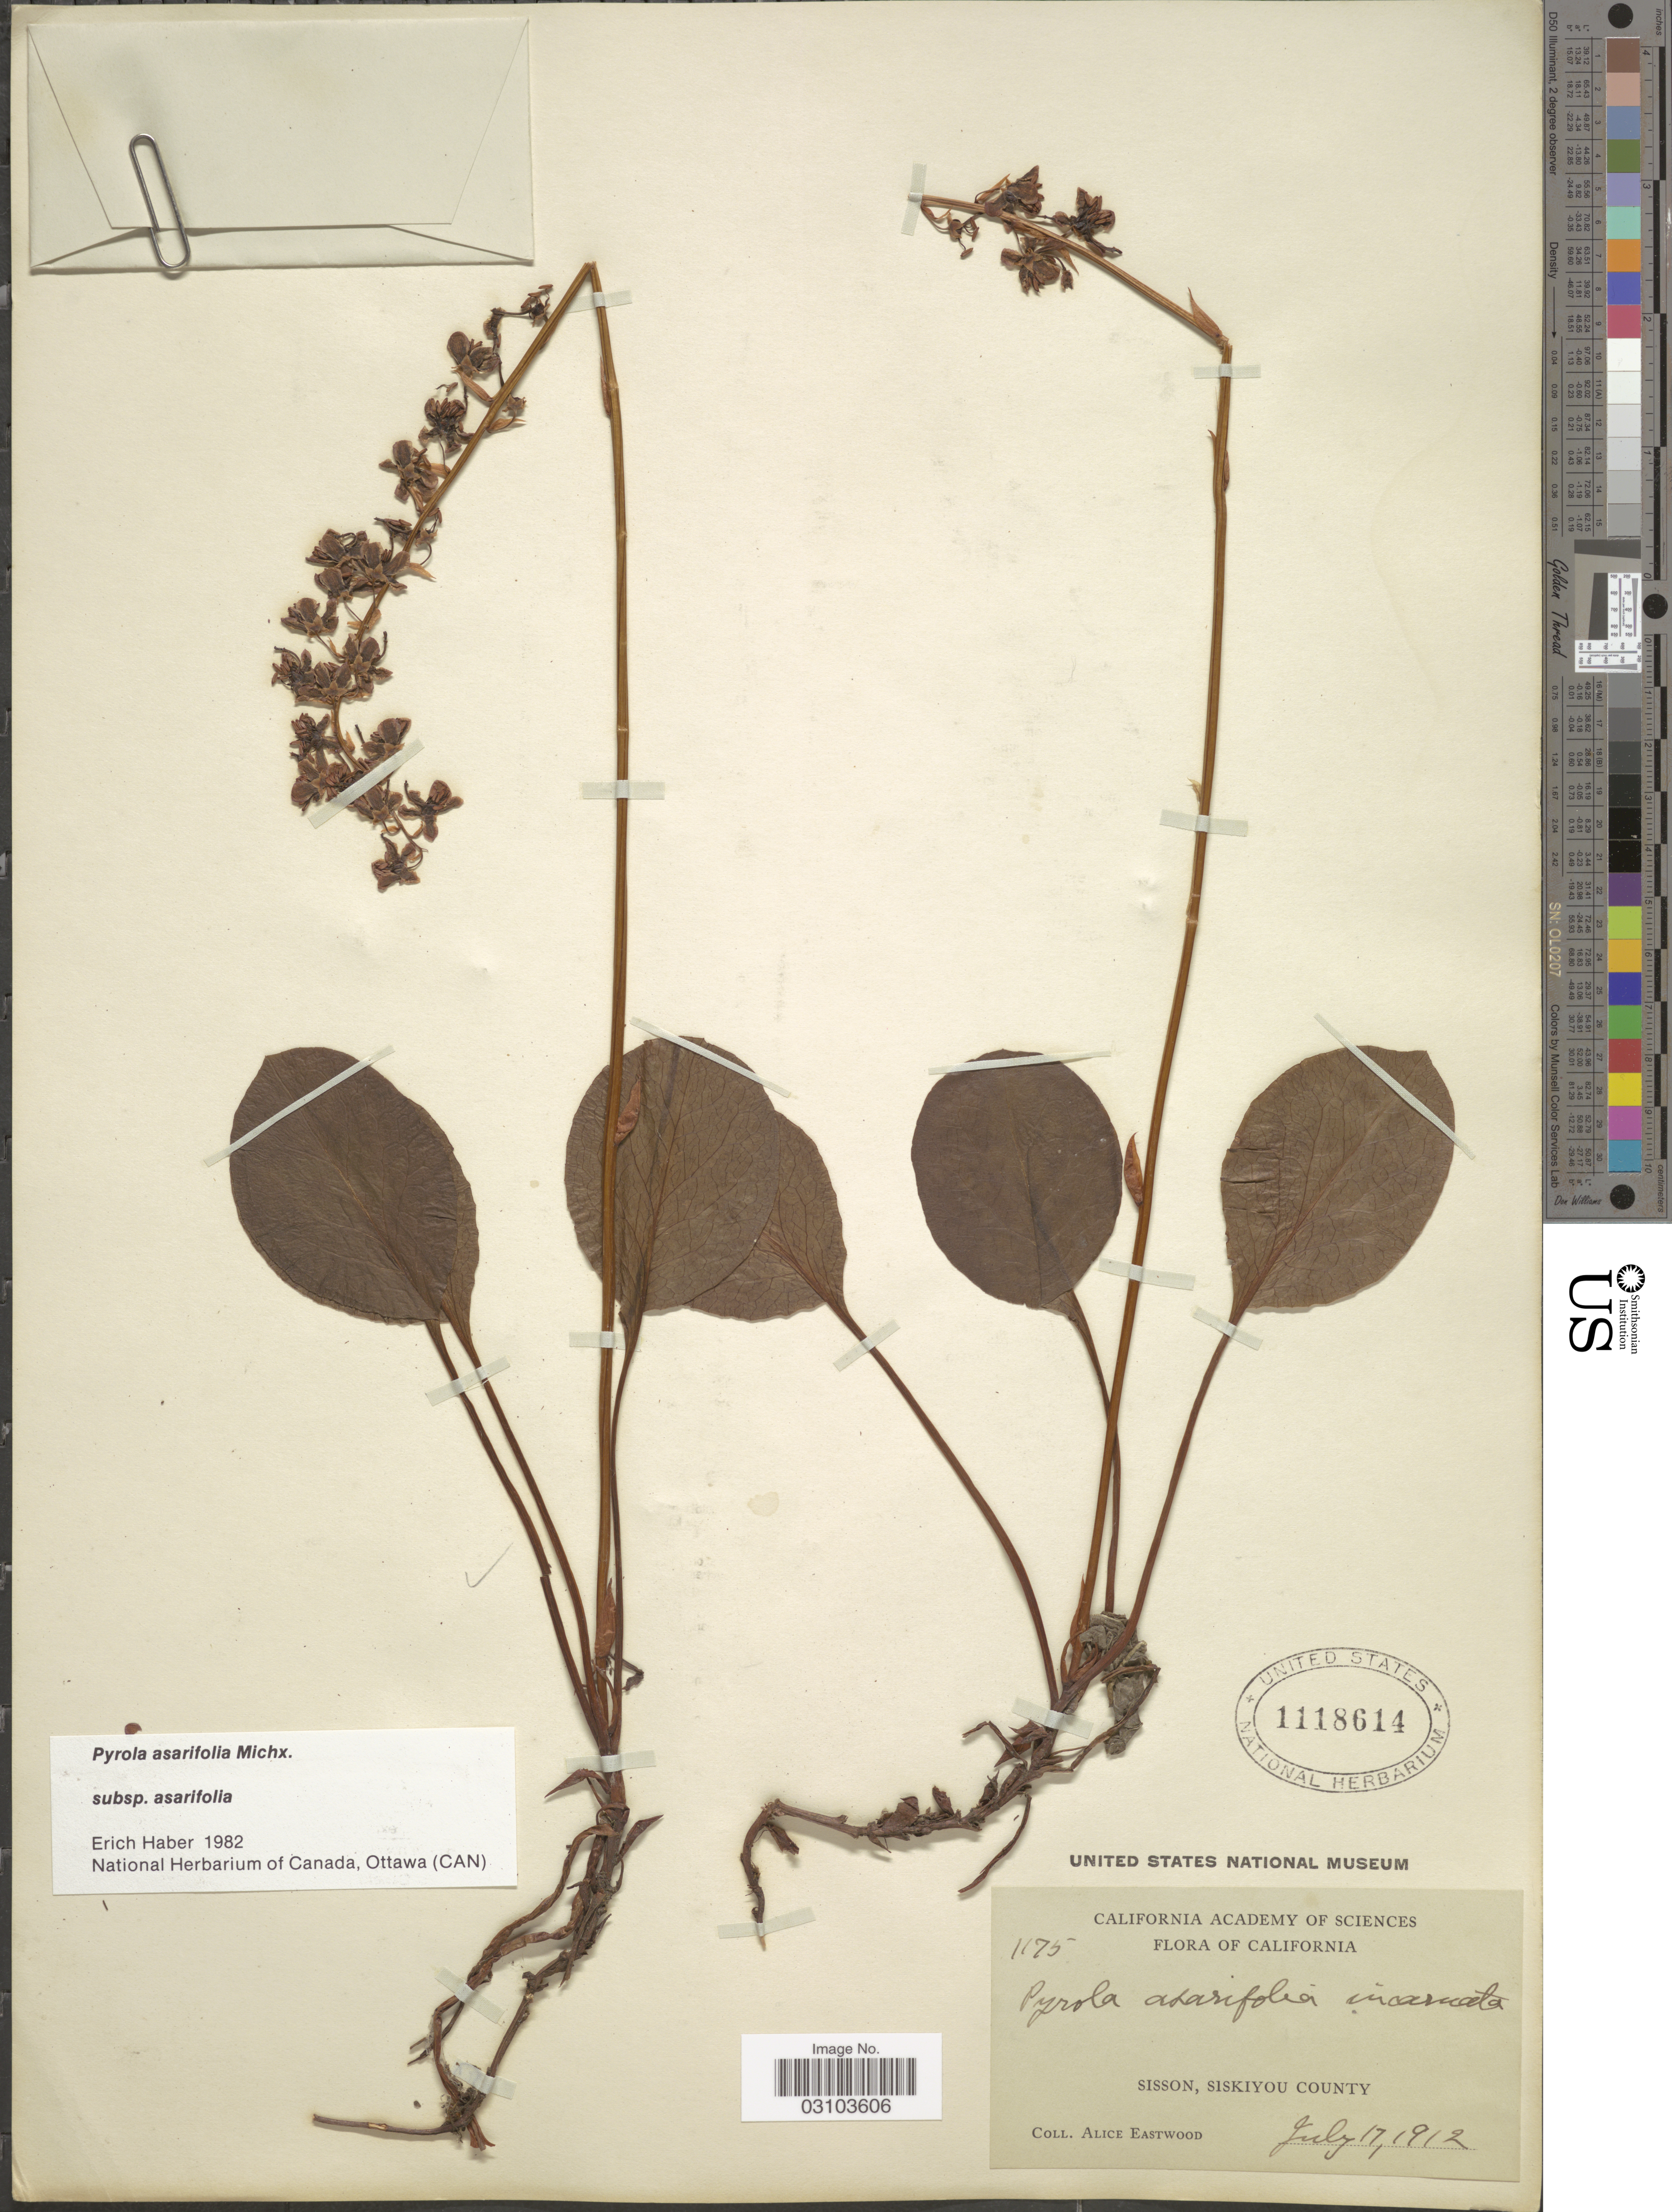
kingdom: Plantae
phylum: Tracheophyta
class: Magnoliopsida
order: Ericales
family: Ericaceae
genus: Pyrola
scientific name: Pyrola asarifolia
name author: Michx.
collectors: A. Eastwood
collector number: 1175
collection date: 1912-07-17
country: United States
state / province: California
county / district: Siskiyou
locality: Sisson, Siskiyou County.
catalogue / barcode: US 1118614